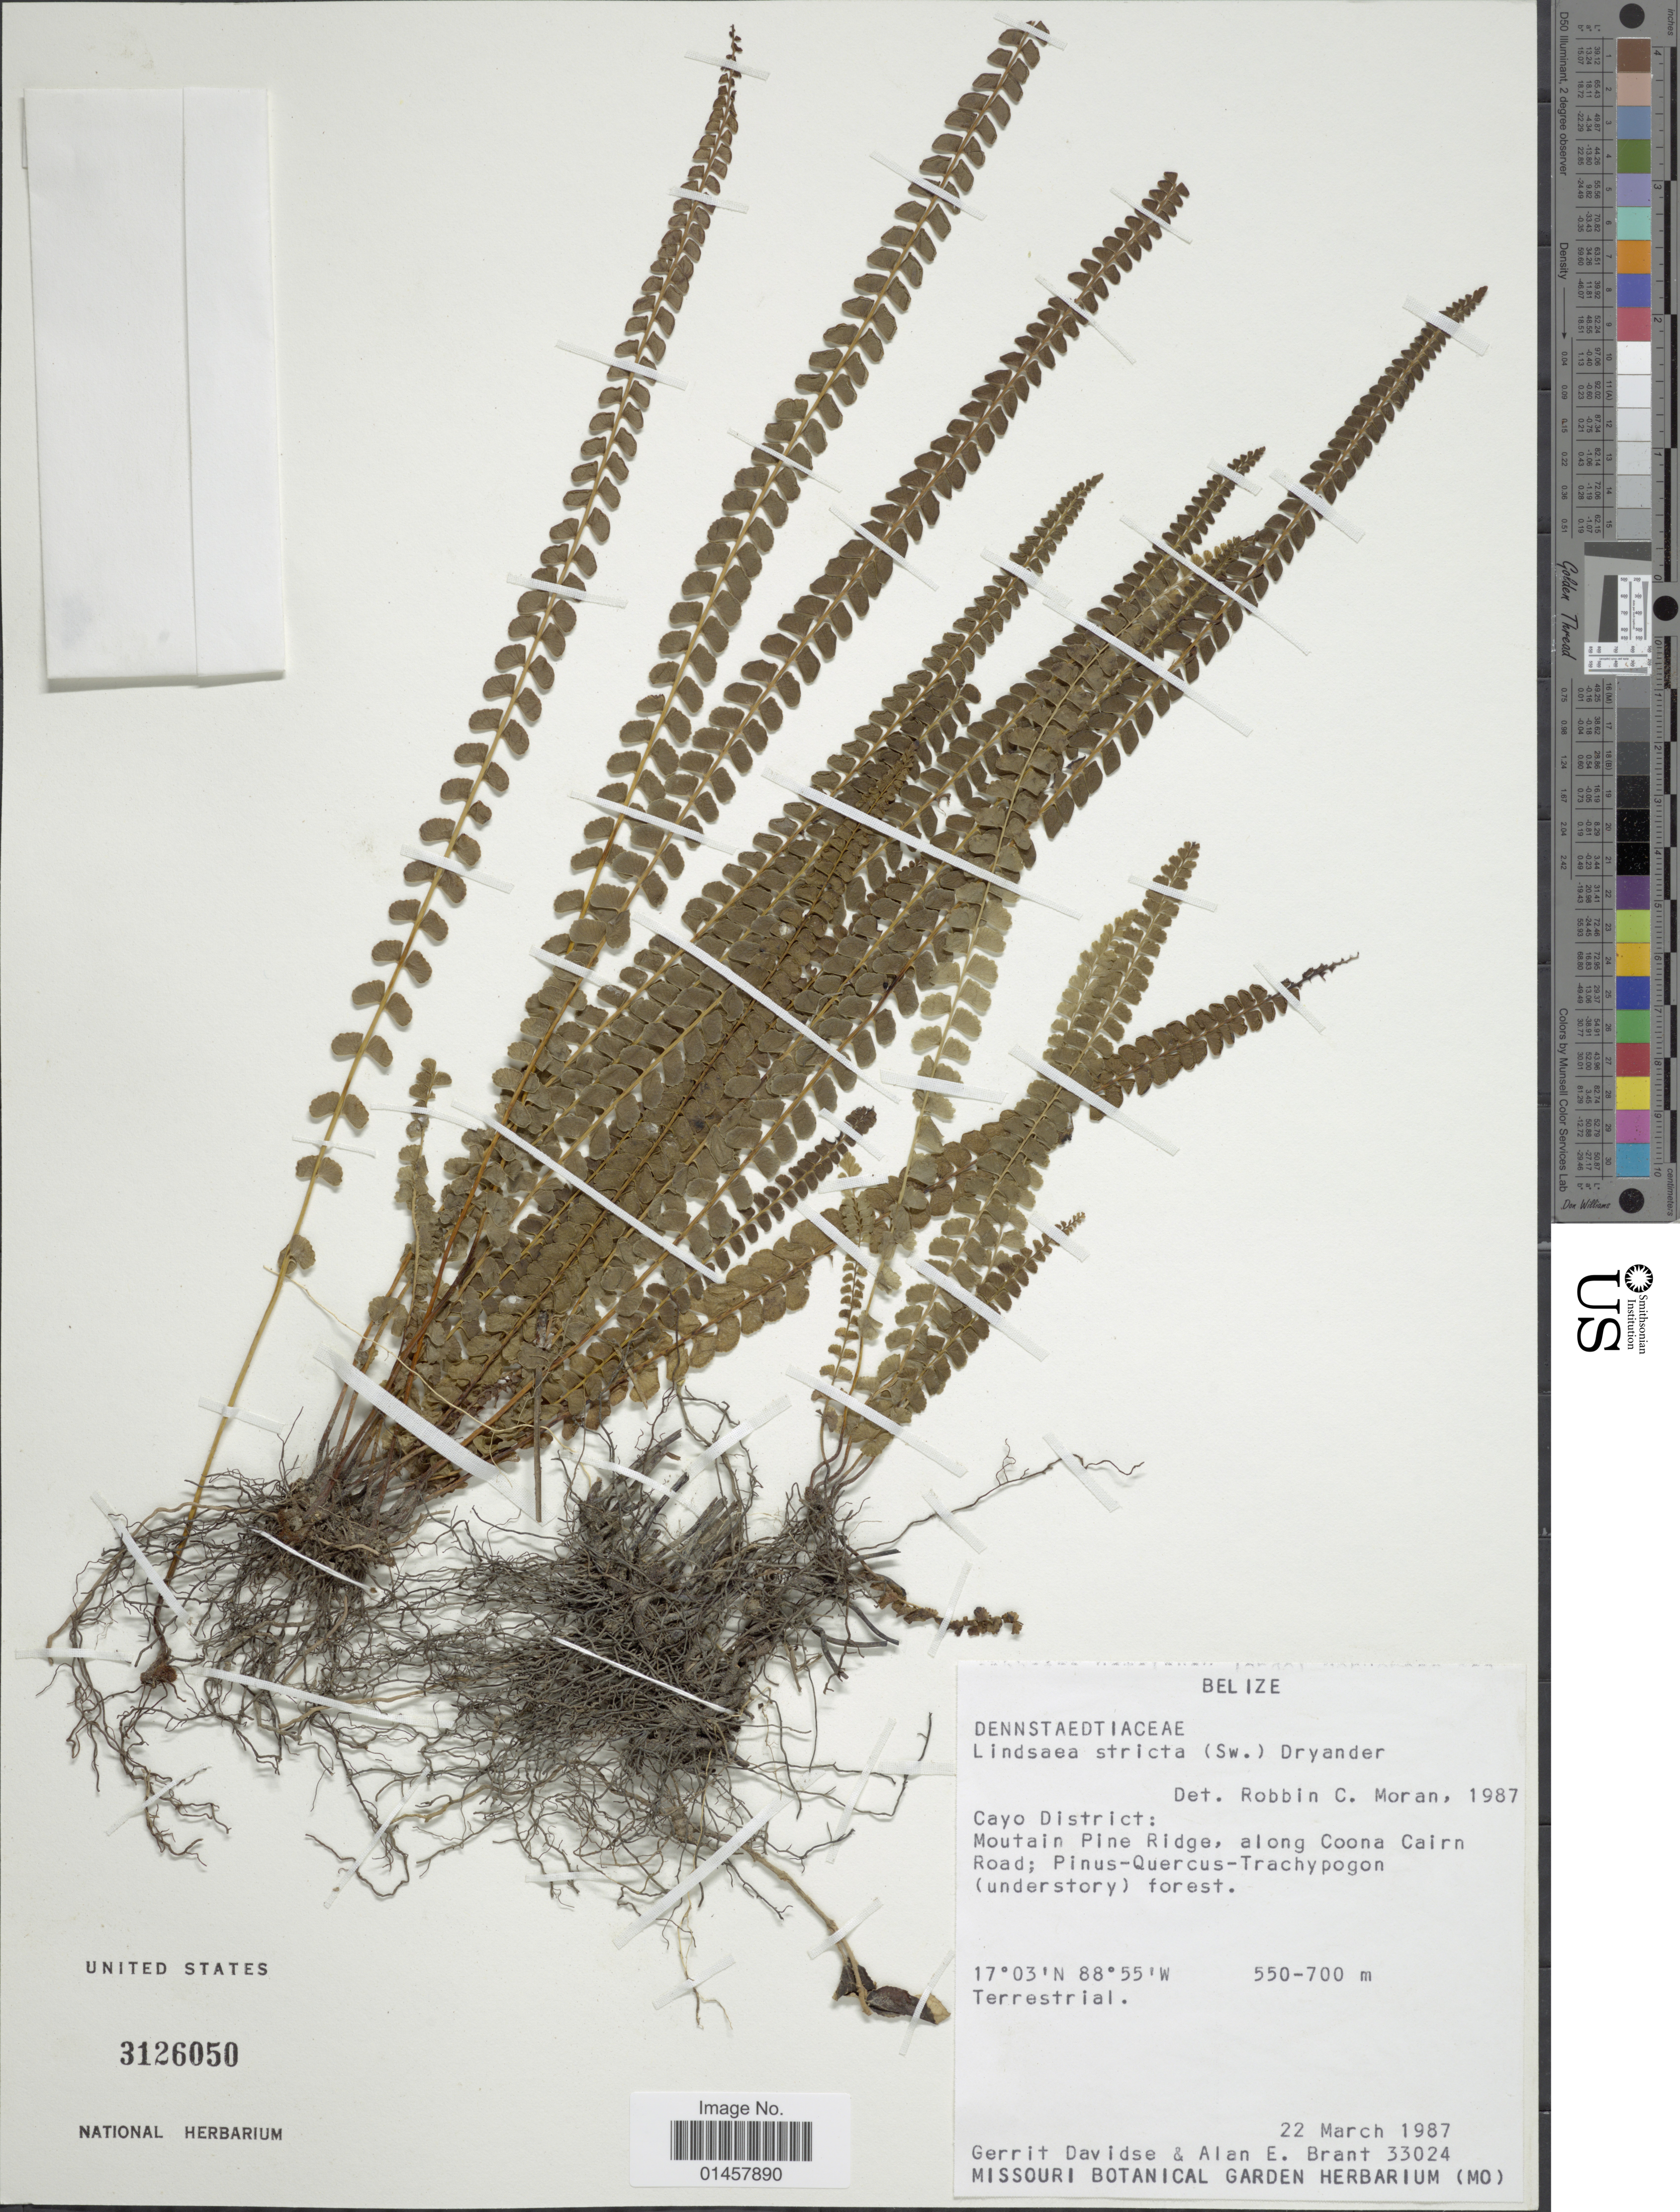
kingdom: Plantae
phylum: Tracheophyta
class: Polypodiopsida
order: Polypodiales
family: Lindsaeaceae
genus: Lindsaea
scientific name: Lindsaea stricta f. stricta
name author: (Sw.) Dryand.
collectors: G. Davidse & A. Brant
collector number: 33024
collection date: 1987-03-22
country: Belize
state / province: Cayo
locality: Cayo District: Moutain Pine Ridge, Along Coona Cairn Road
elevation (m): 550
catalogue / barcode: US 3126050